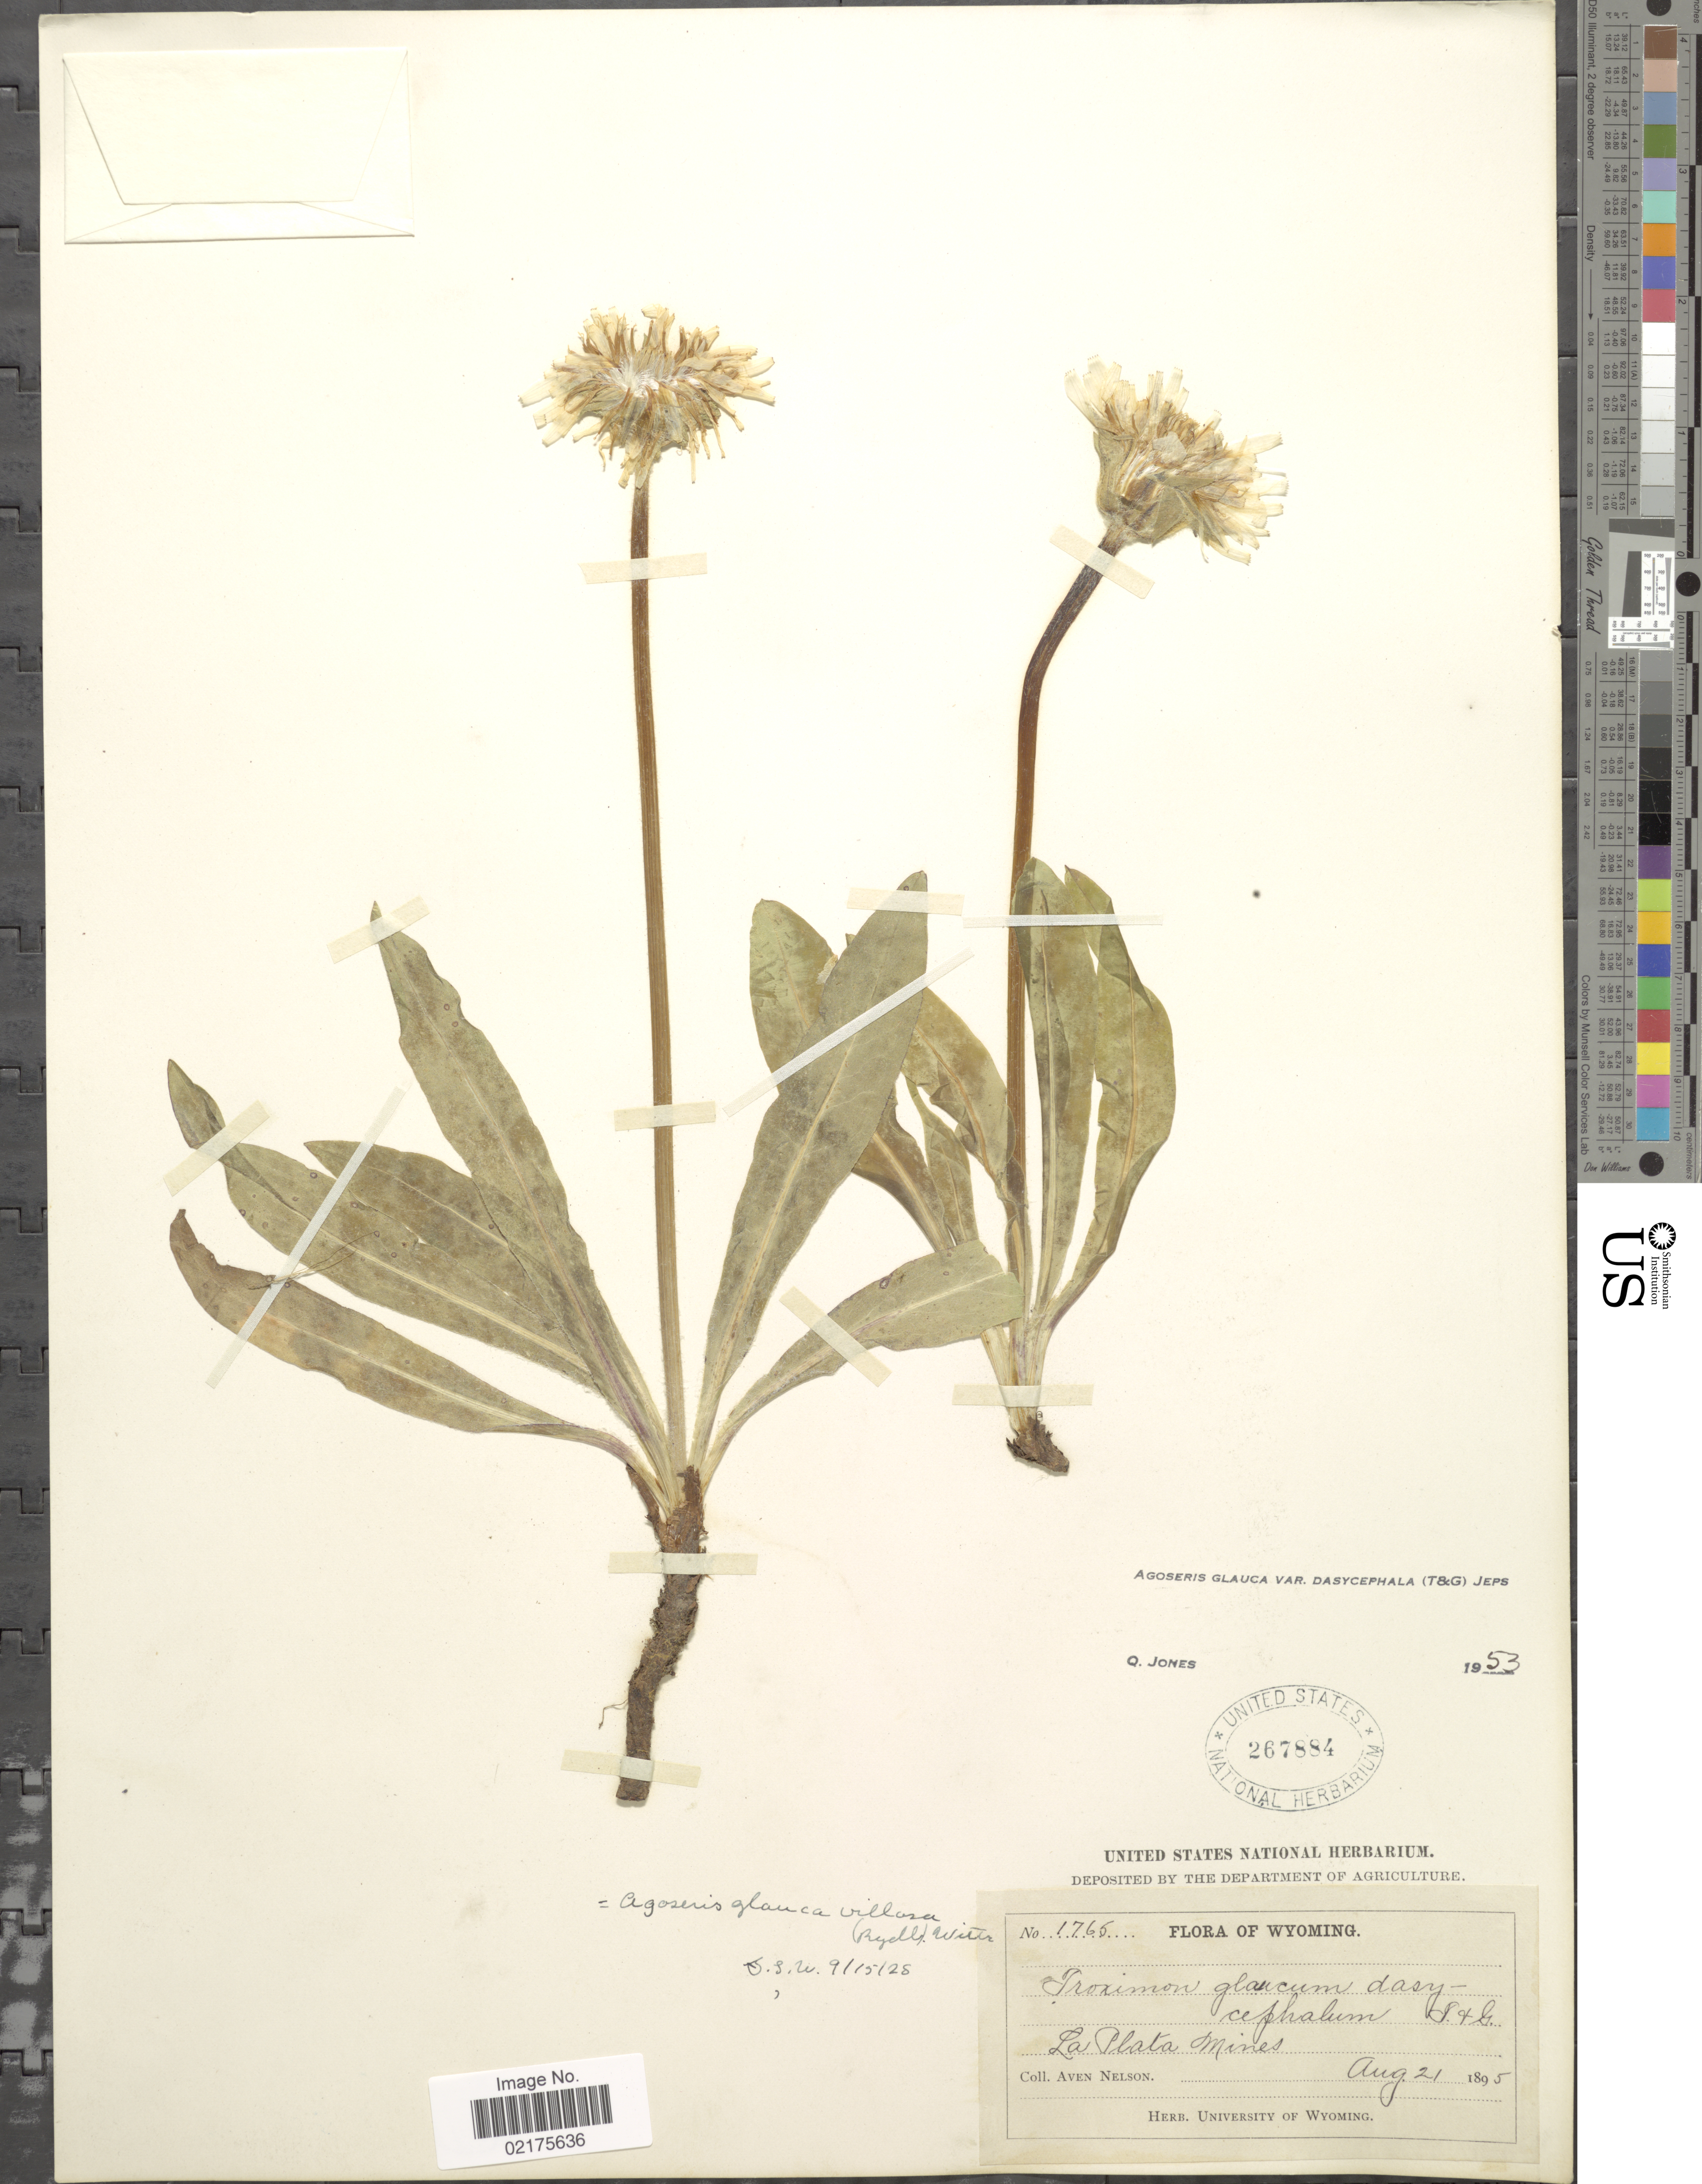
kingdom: Plantae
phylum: Tracheophyta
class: Magnoliopsida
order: Asterales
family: Asteraceae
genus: Agoseris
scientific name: Agoseris glauca var. dasycephala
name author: (Torr. & A. Gray) Jeps.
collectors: A. Nelson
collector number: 1765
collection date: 1895-08-21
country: United States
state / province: Wyoming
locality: La Plata Mines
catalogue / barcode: US 267884